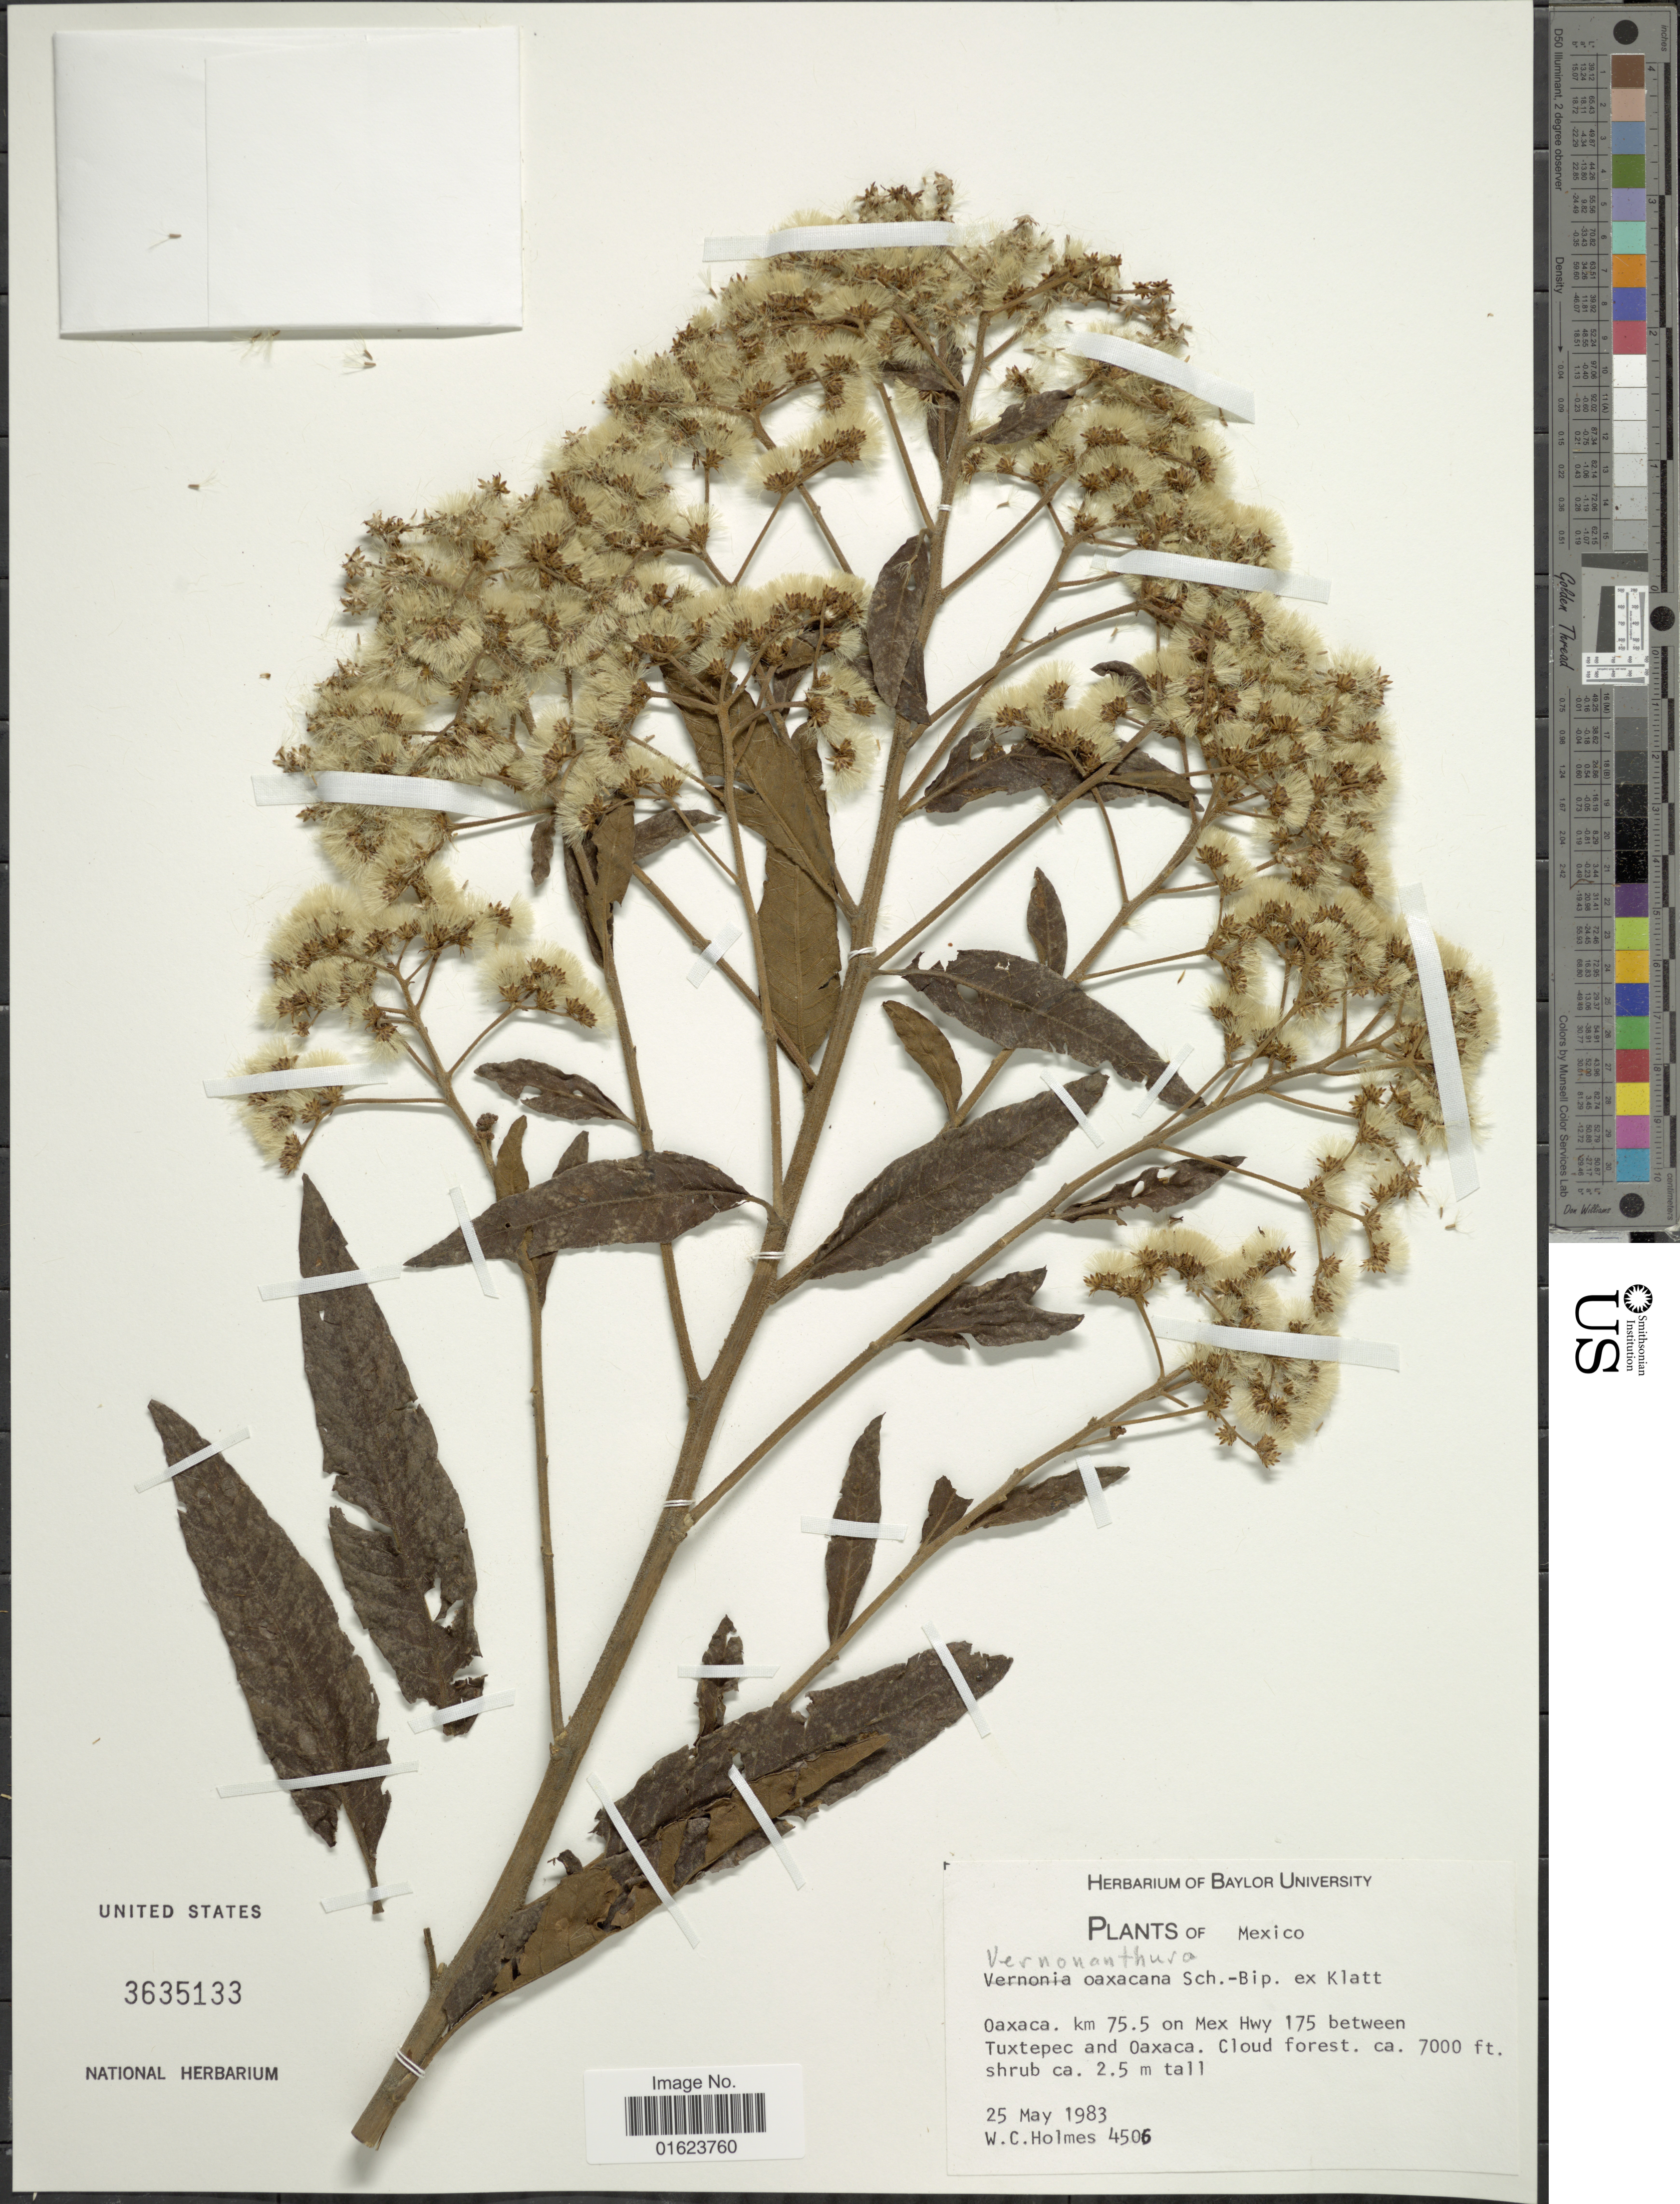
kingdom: Plantae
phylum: Tracheophyta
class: Magnoliopsida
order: Asterales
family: Asteraceae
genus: Vernonanthura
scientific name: Vernonanthura oaxacana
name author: (Sch. Bip. ex Klatt) H. Rob.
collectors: W. Holmes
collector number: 4506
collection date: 1983-05-25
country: Mexico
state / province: Oaxaca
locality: Mexico. Oaxaca. km 75.5 on Mex Hwy 175 between Tuxtepec and Oaxaca.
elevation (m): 2134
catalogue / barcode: US 3635133